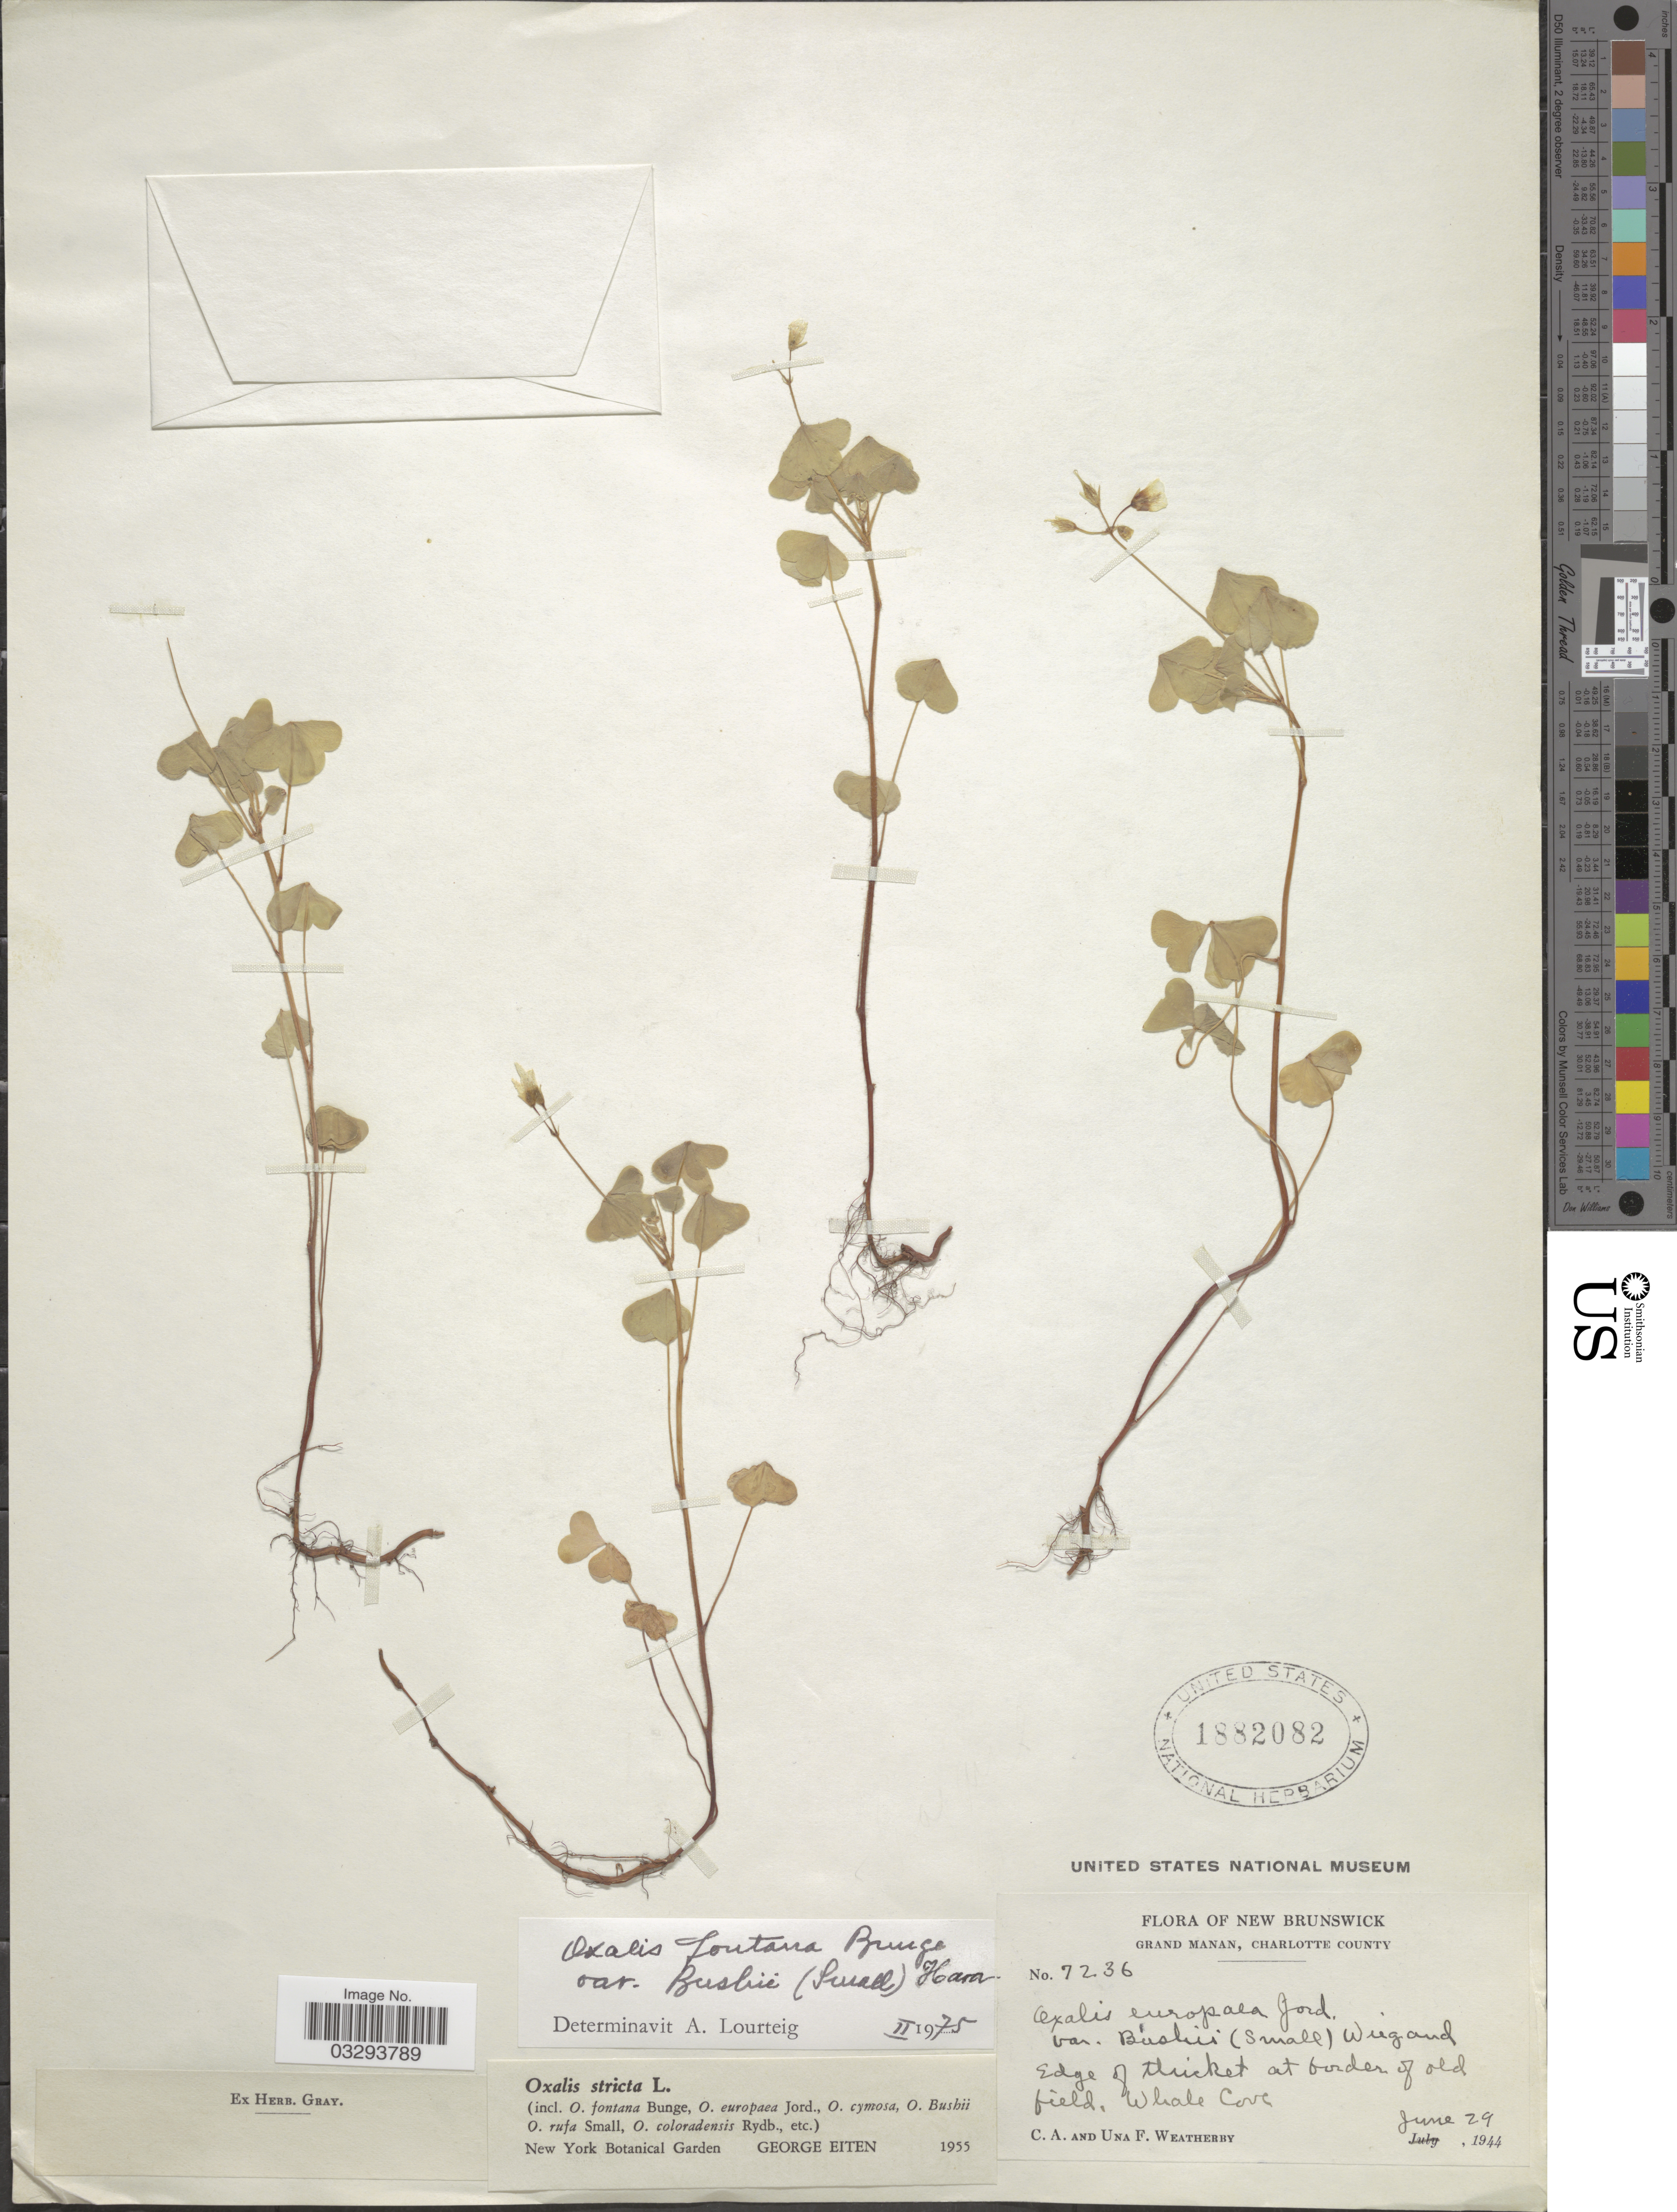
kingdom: Plantae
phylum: Tracheophyta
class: Magnoliopsida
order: Oxalidales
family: Oxalidaceae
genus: Oxalis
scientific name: Oxalis fontana var. bushii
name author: (Small) H. Hara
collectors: C. A. Weatherby & U. Weatherby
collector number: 7236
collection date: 1944-06-29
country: Canada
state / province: New Brunswick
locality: Grand Manan, Charlotte County. Edge of thicket at border of old field, Whale Cove.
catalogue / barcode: US 1882082